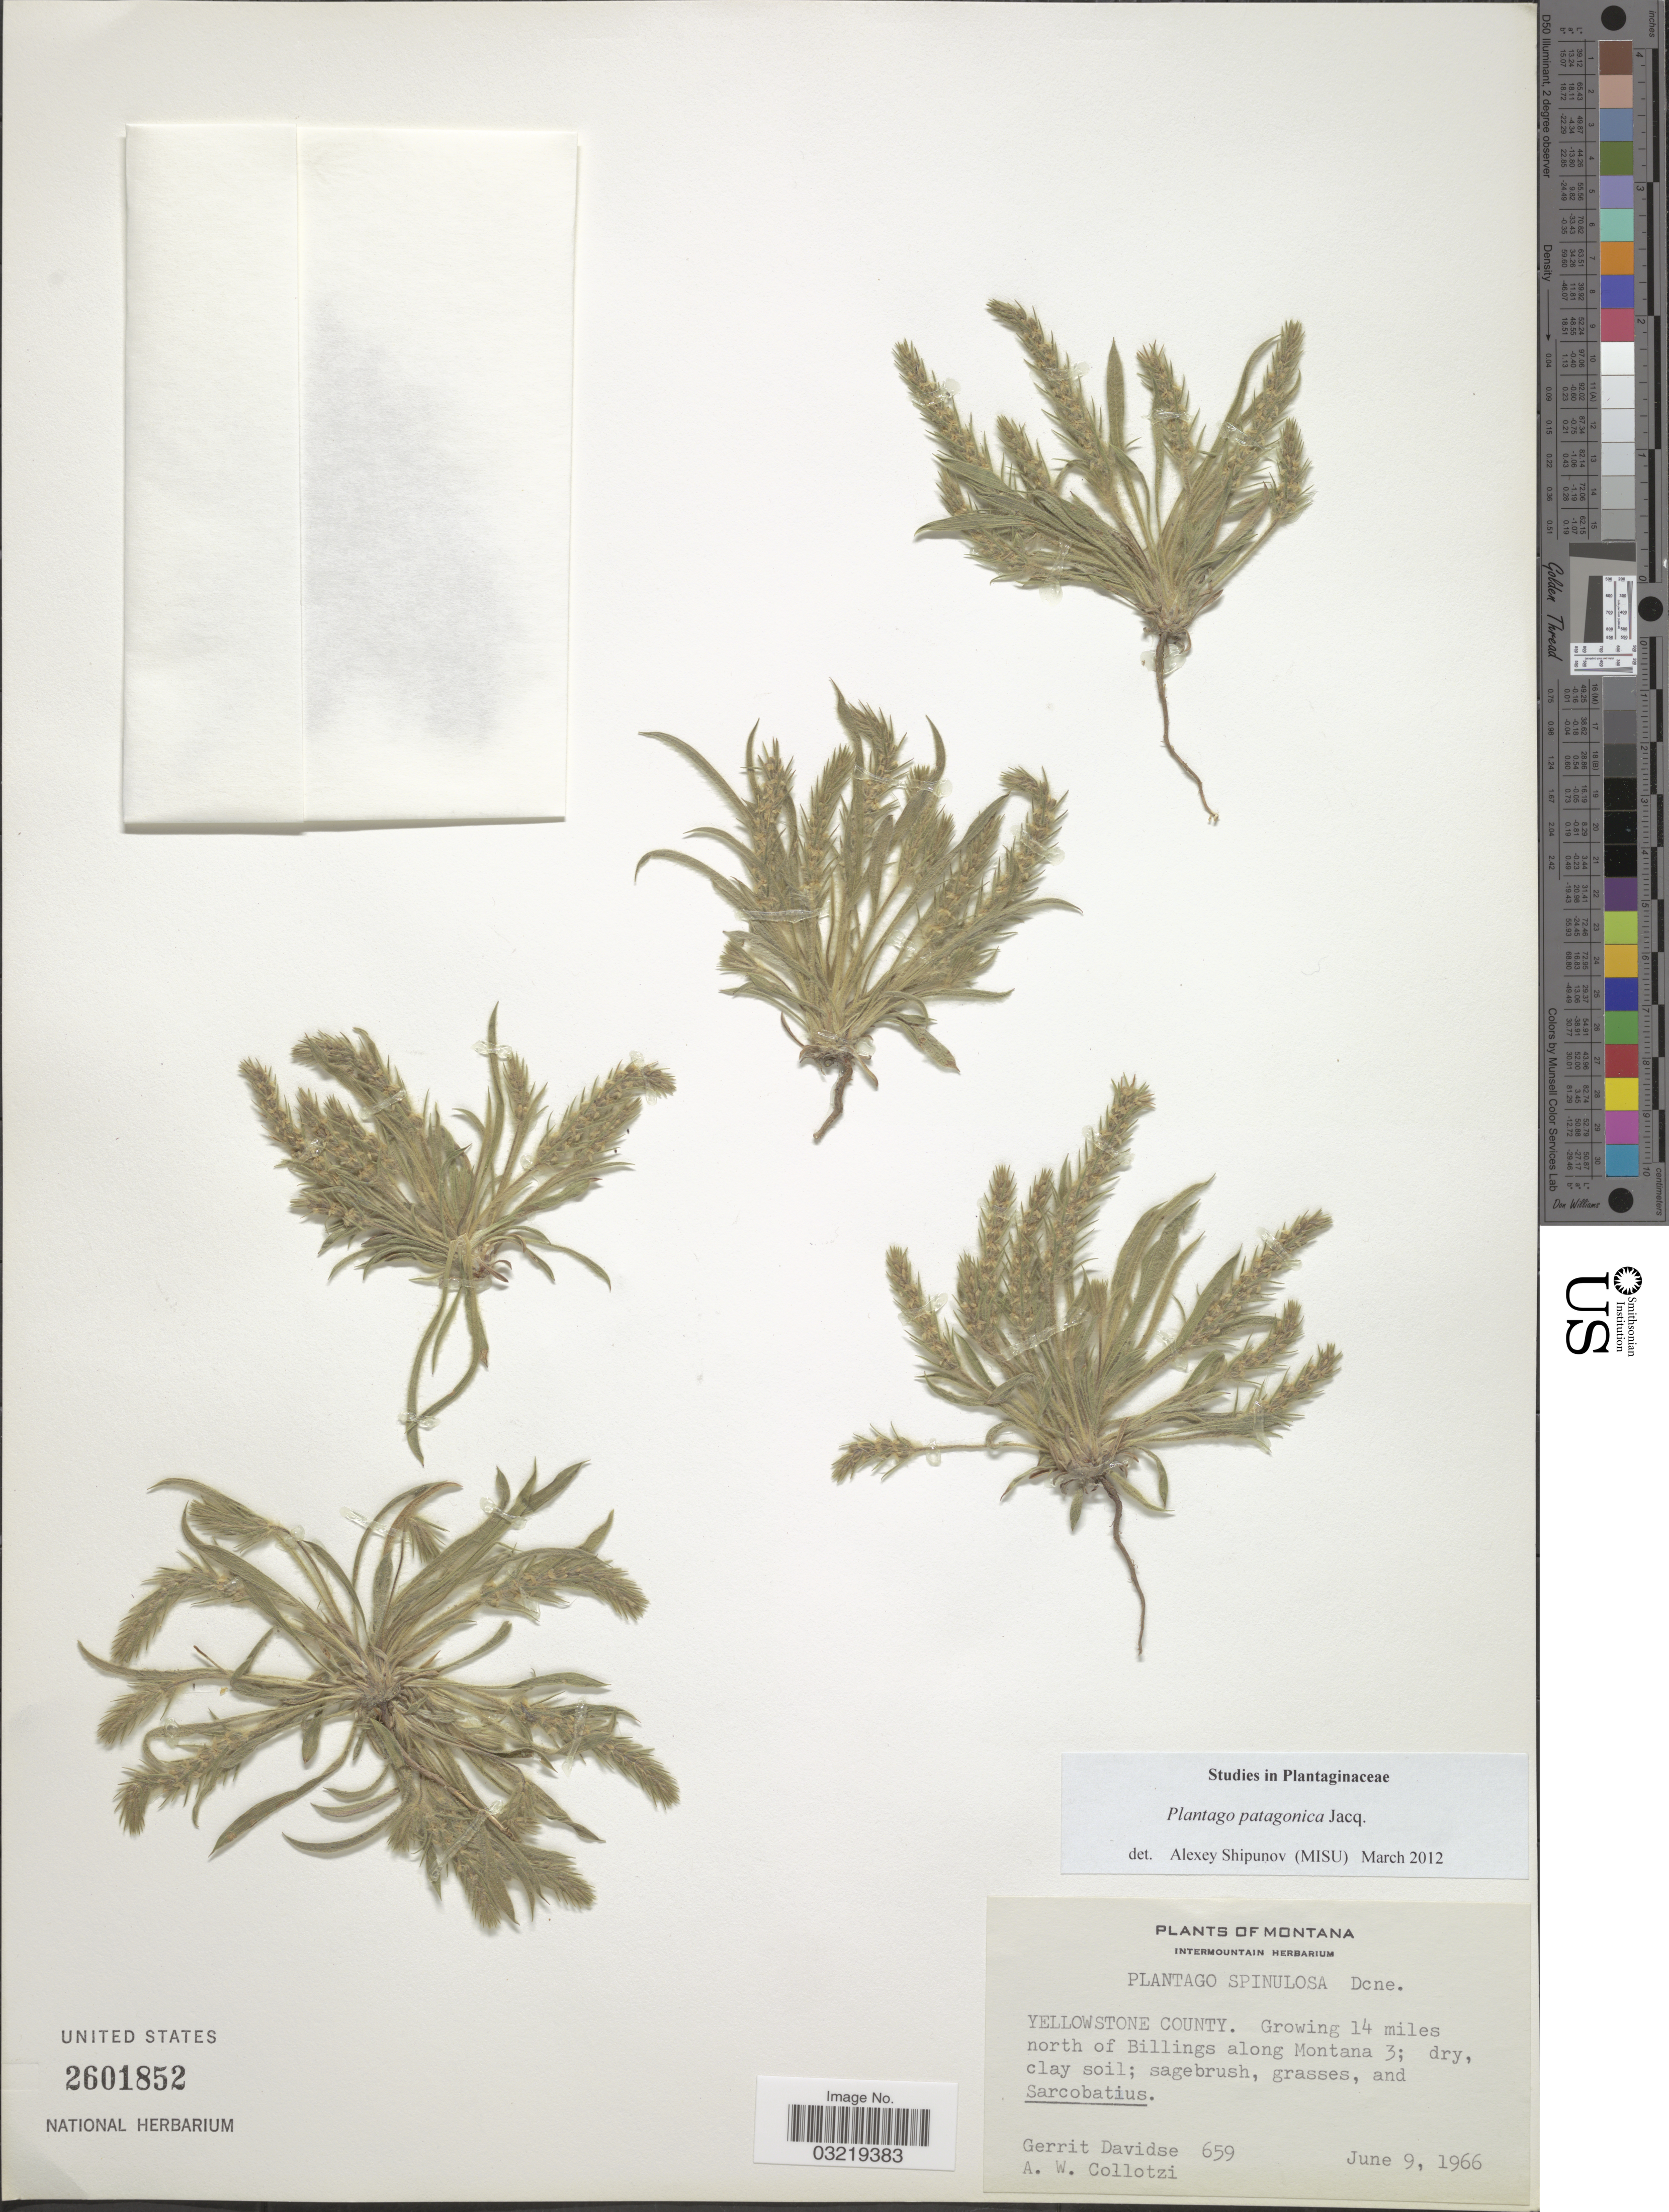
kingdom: Plantae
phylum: Tracheophyta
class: Magnoliopsida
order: Lamiales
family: Plantaginaceae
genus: Plantago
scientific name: Plantago patagonica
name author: Jacq.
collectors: G. Davidse & A. W. Collotzi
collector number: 659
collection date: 1966-06-09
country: United States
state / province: Montana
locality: Yellowstone County. Growing 14 miles north of Billings along Montana 3.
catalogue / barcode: US 2601852